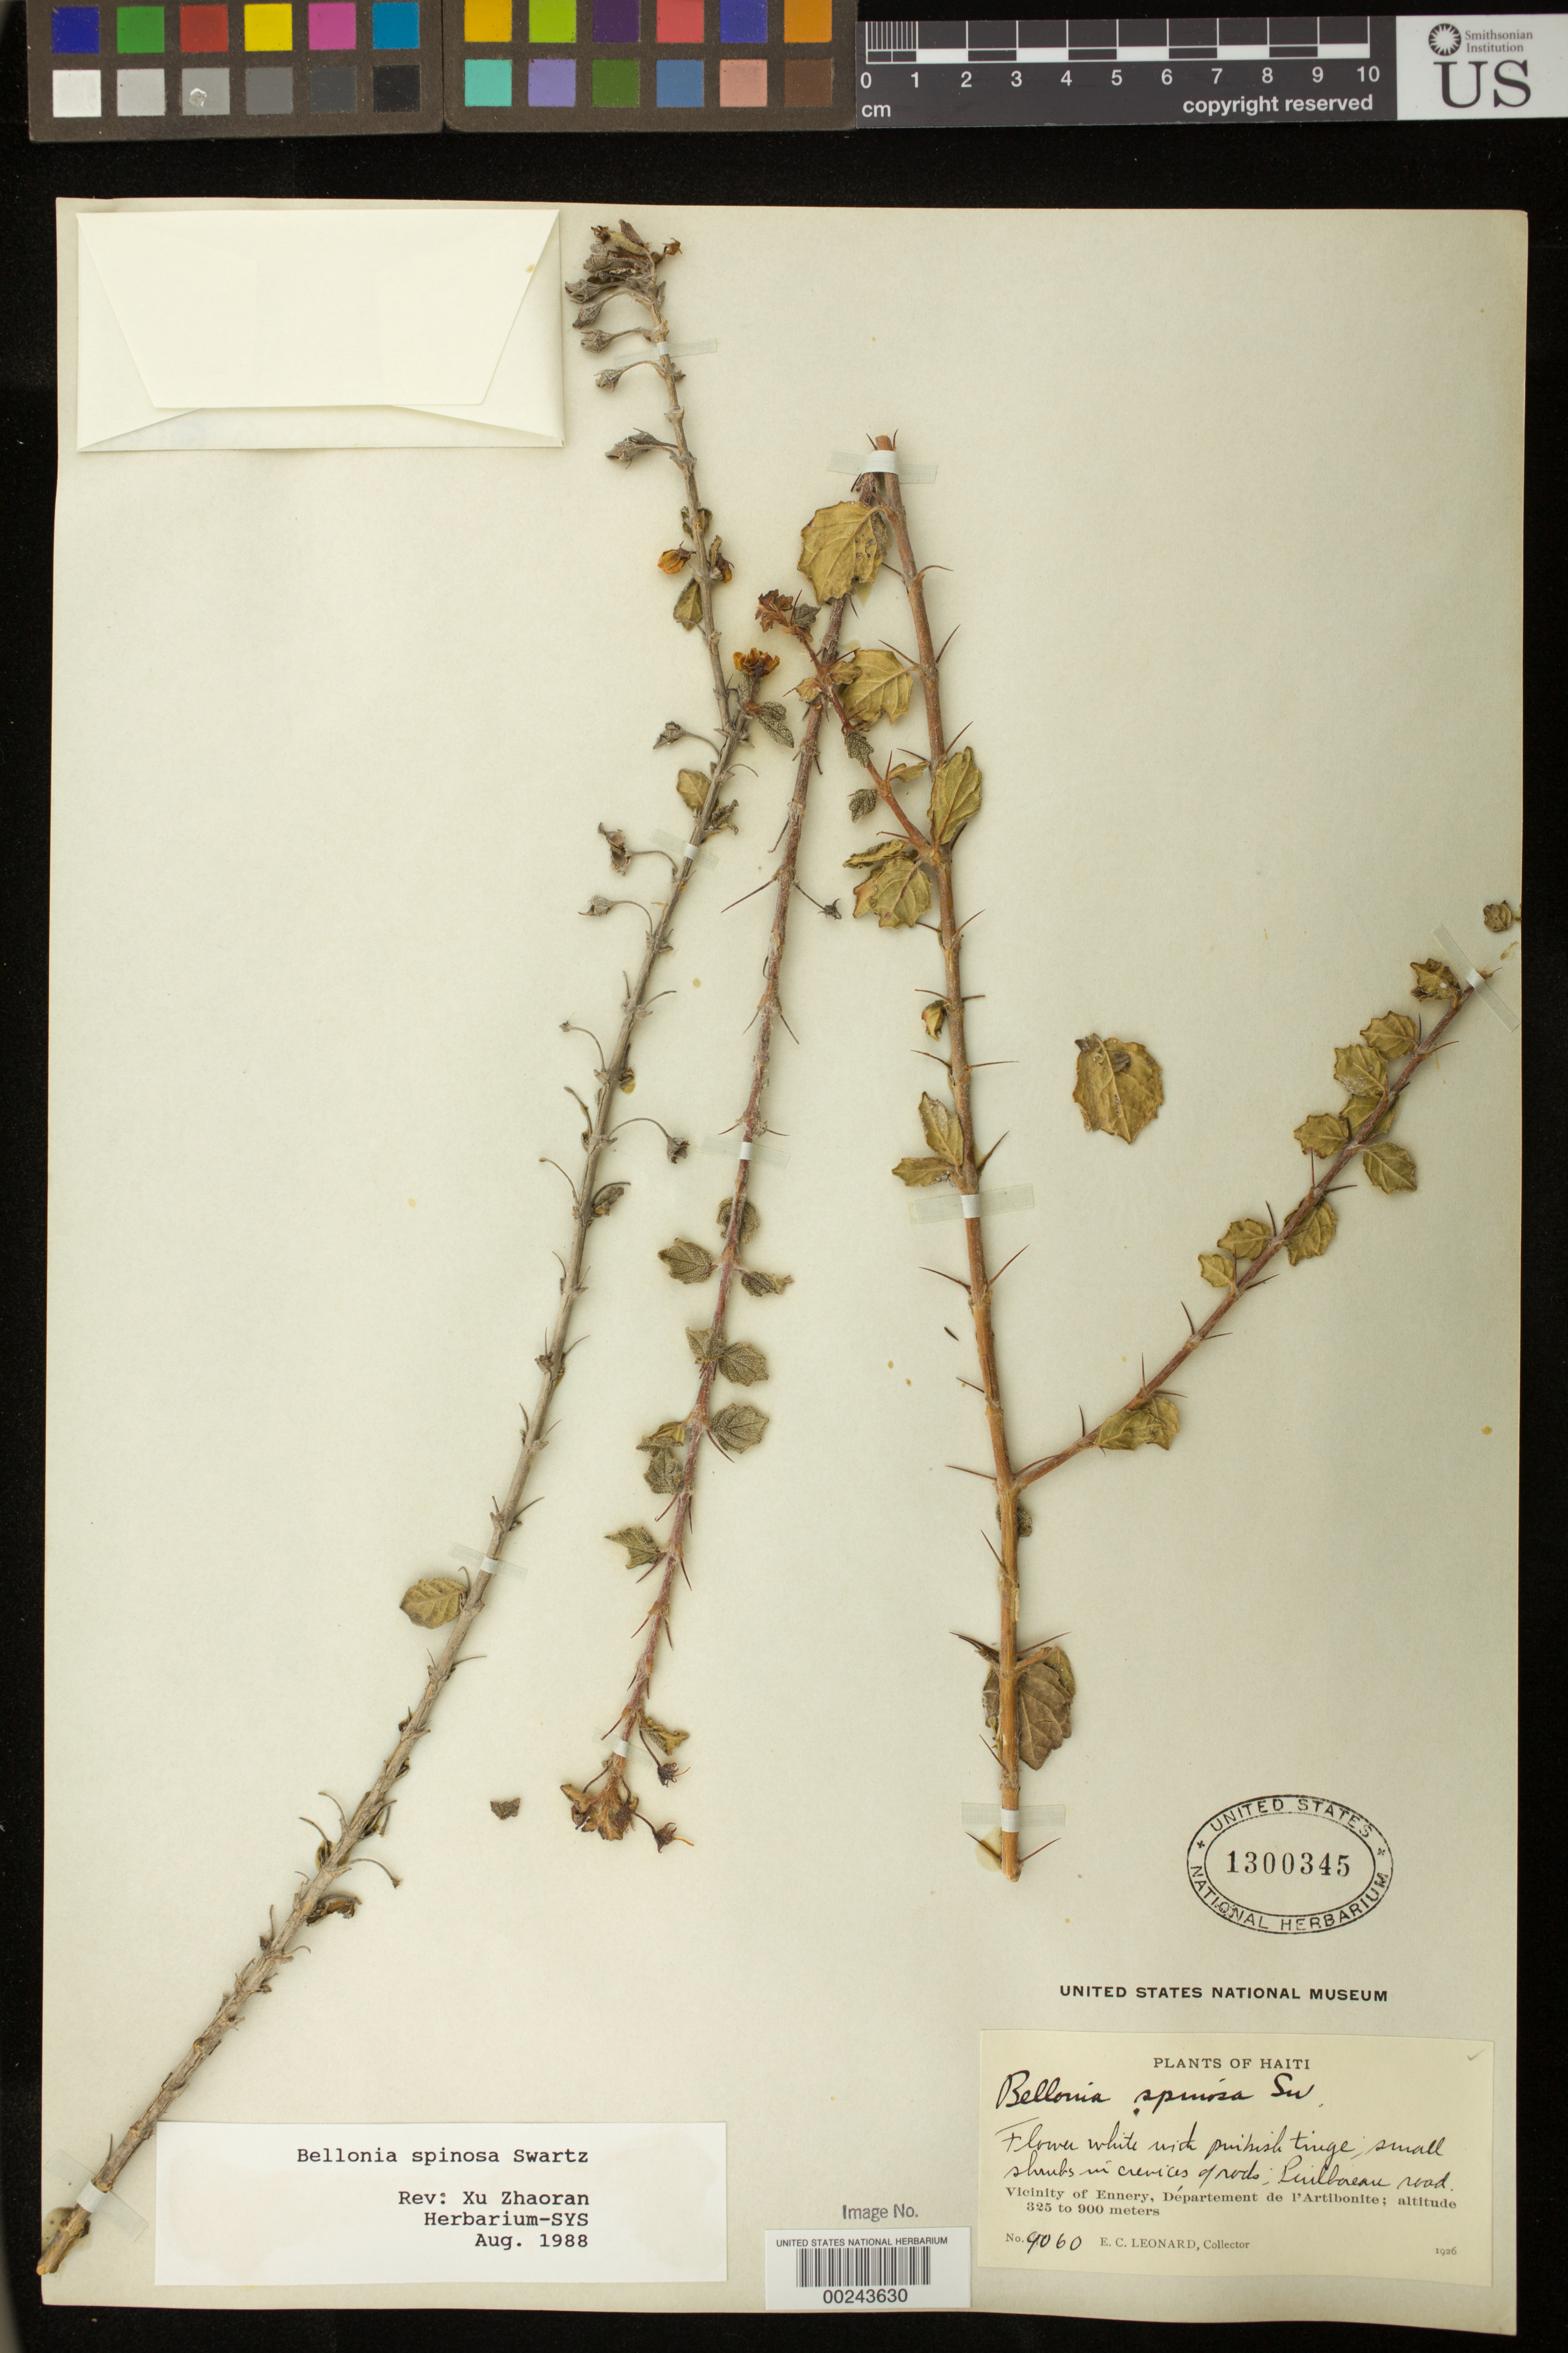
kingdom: Plantae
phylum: Tracheophyta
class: Magnoliopsida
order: Lamiales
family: Gesneriaceae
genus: Bellonia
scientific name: Bellonia spinosa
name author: Sw.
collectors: E. C. Leonard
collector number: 9060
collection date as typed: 21 Jan 1926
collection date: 1926-01-21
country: Haiti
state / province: Artibonite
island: Hispaniola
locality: Vicinity of Ennery, Luilboreau Road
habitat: In crevices of rocks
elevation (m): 325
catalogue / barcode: US 1300345